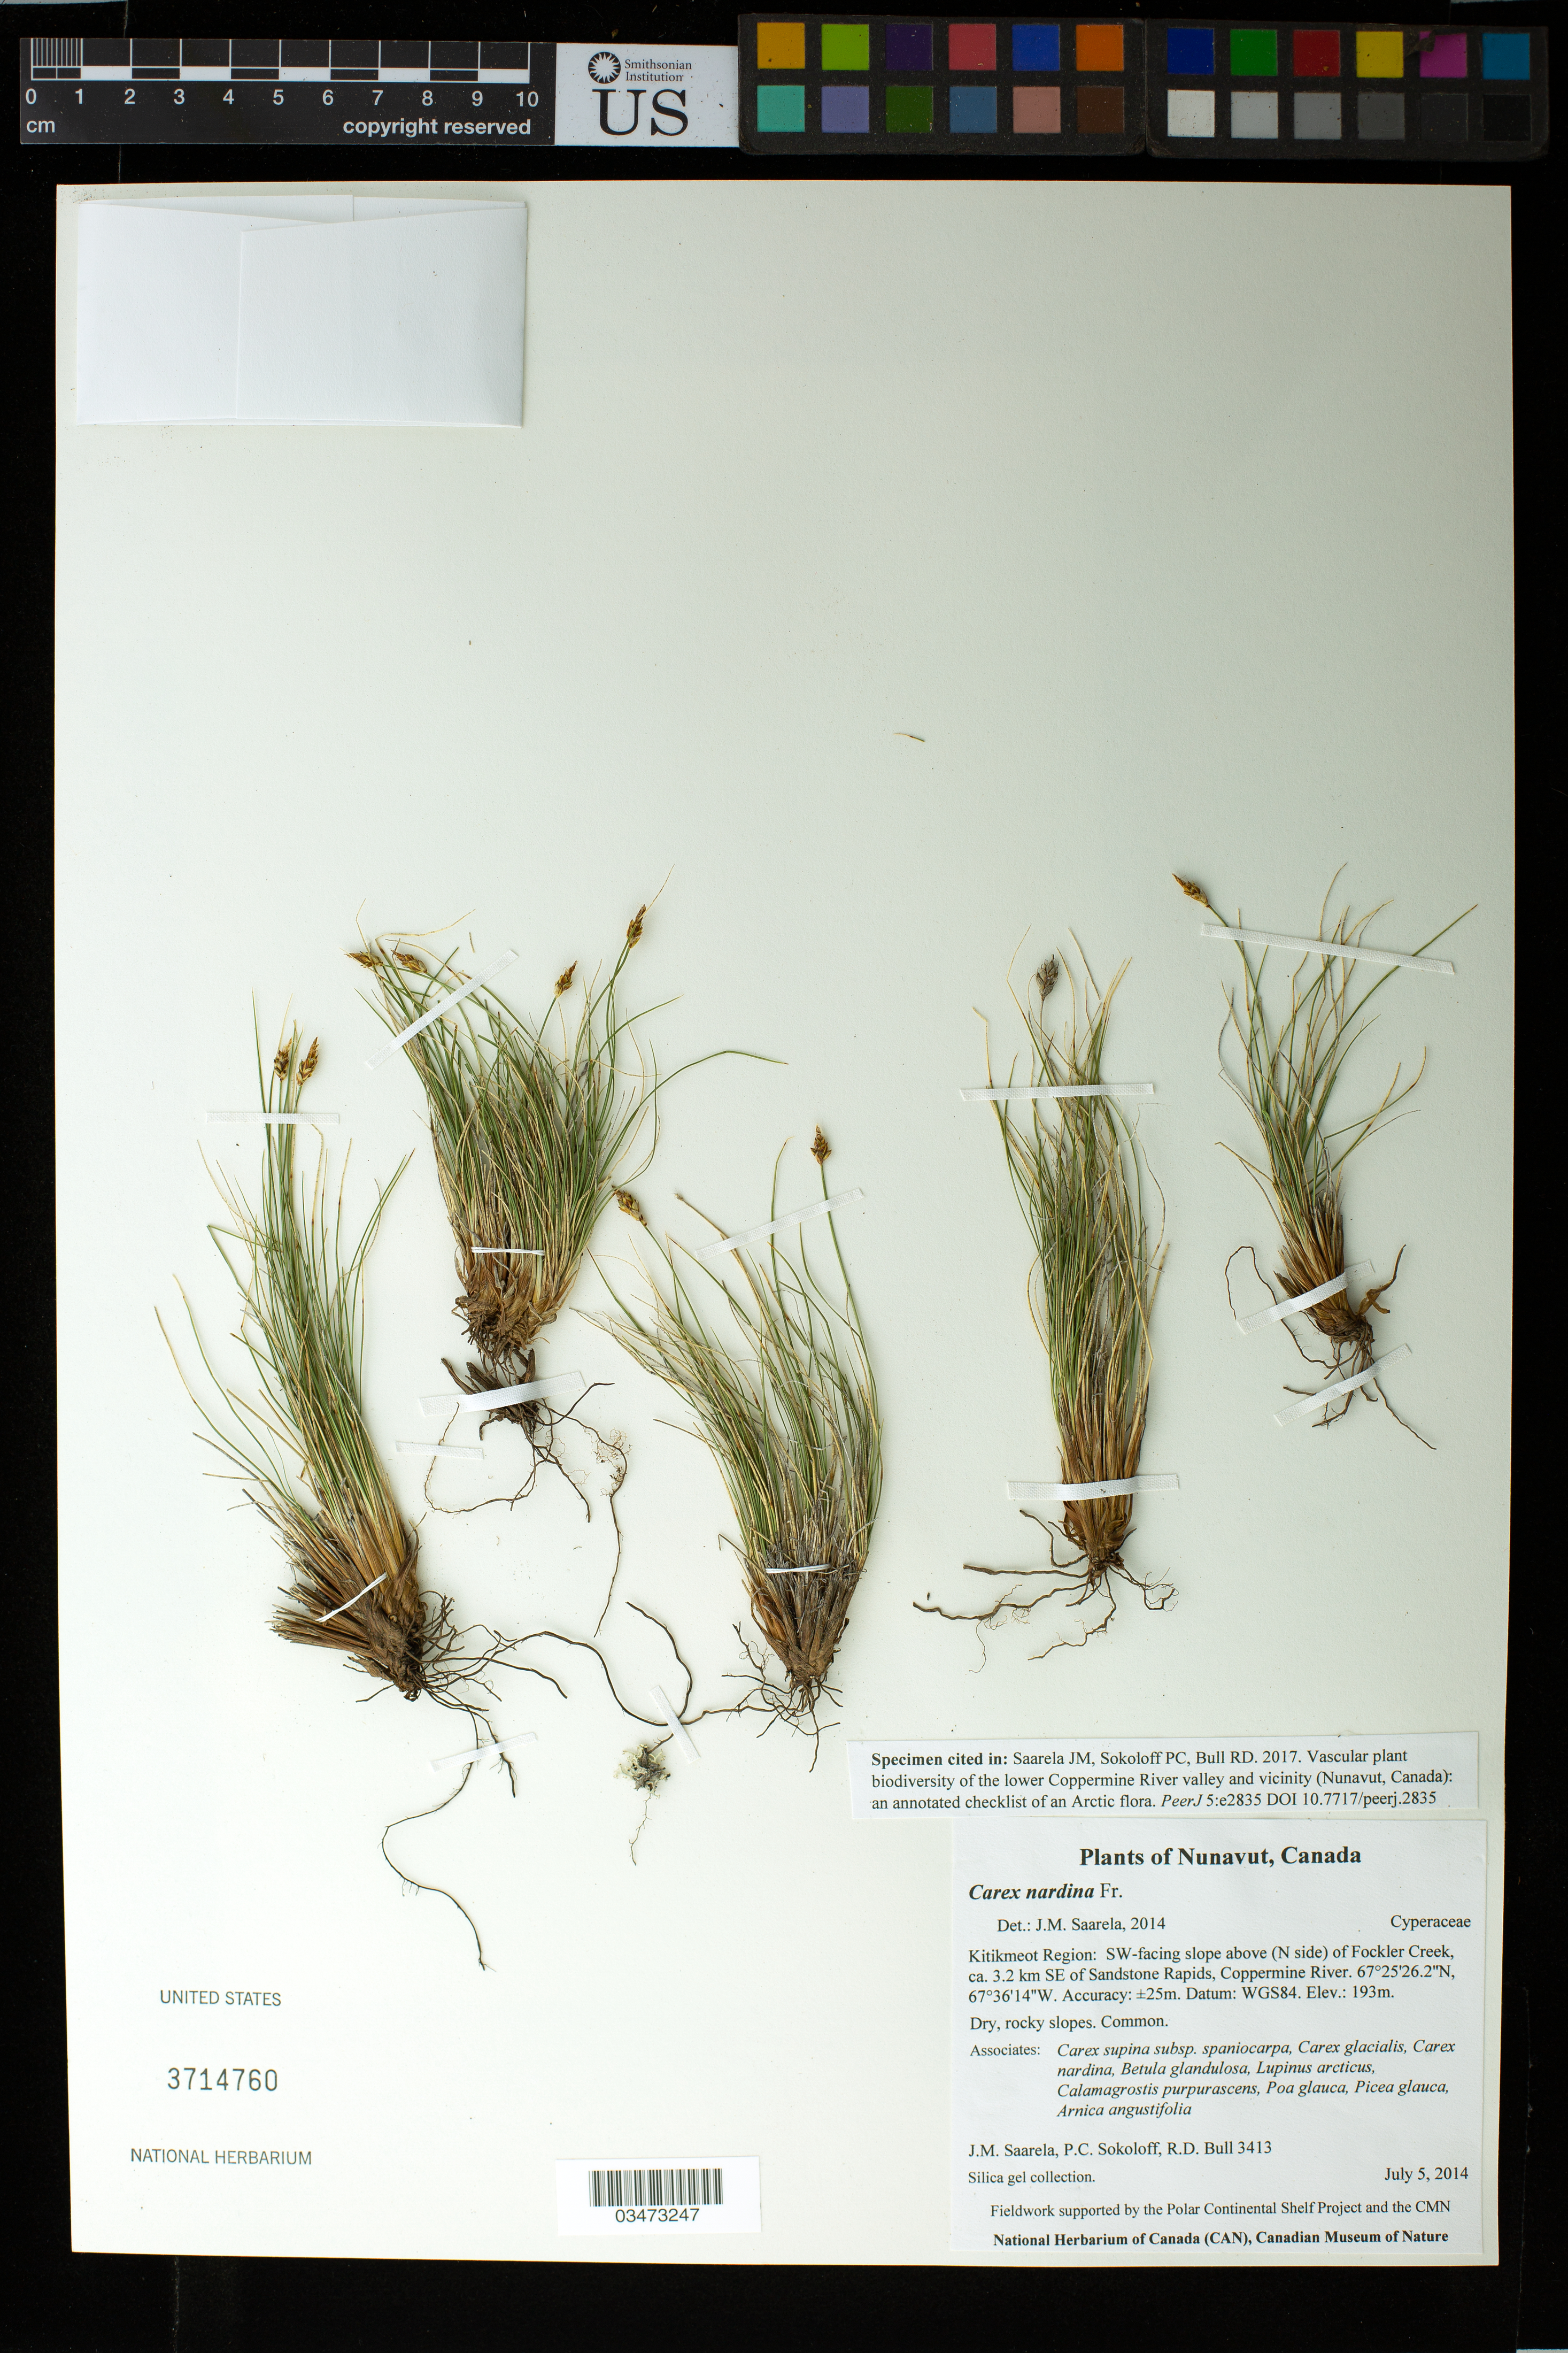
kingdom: Plantae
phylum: Tracheophyta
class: Liliopsida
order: Poales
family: Cyperaceae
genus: Carex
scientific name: Carex nardina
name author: (Hornem.) Fr.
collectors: J. Saarela, P. Sokoloff & R. Bull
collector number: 3413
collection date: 2014-07-05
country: Canada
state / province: Nunavut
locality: Kitikmeot Region: SW-facing slope above (N side) of Fockler Creek, ca. 3.2 km SE of Sandstone Rapids, Coppermine River.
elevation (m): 193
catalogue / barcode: US 3714760